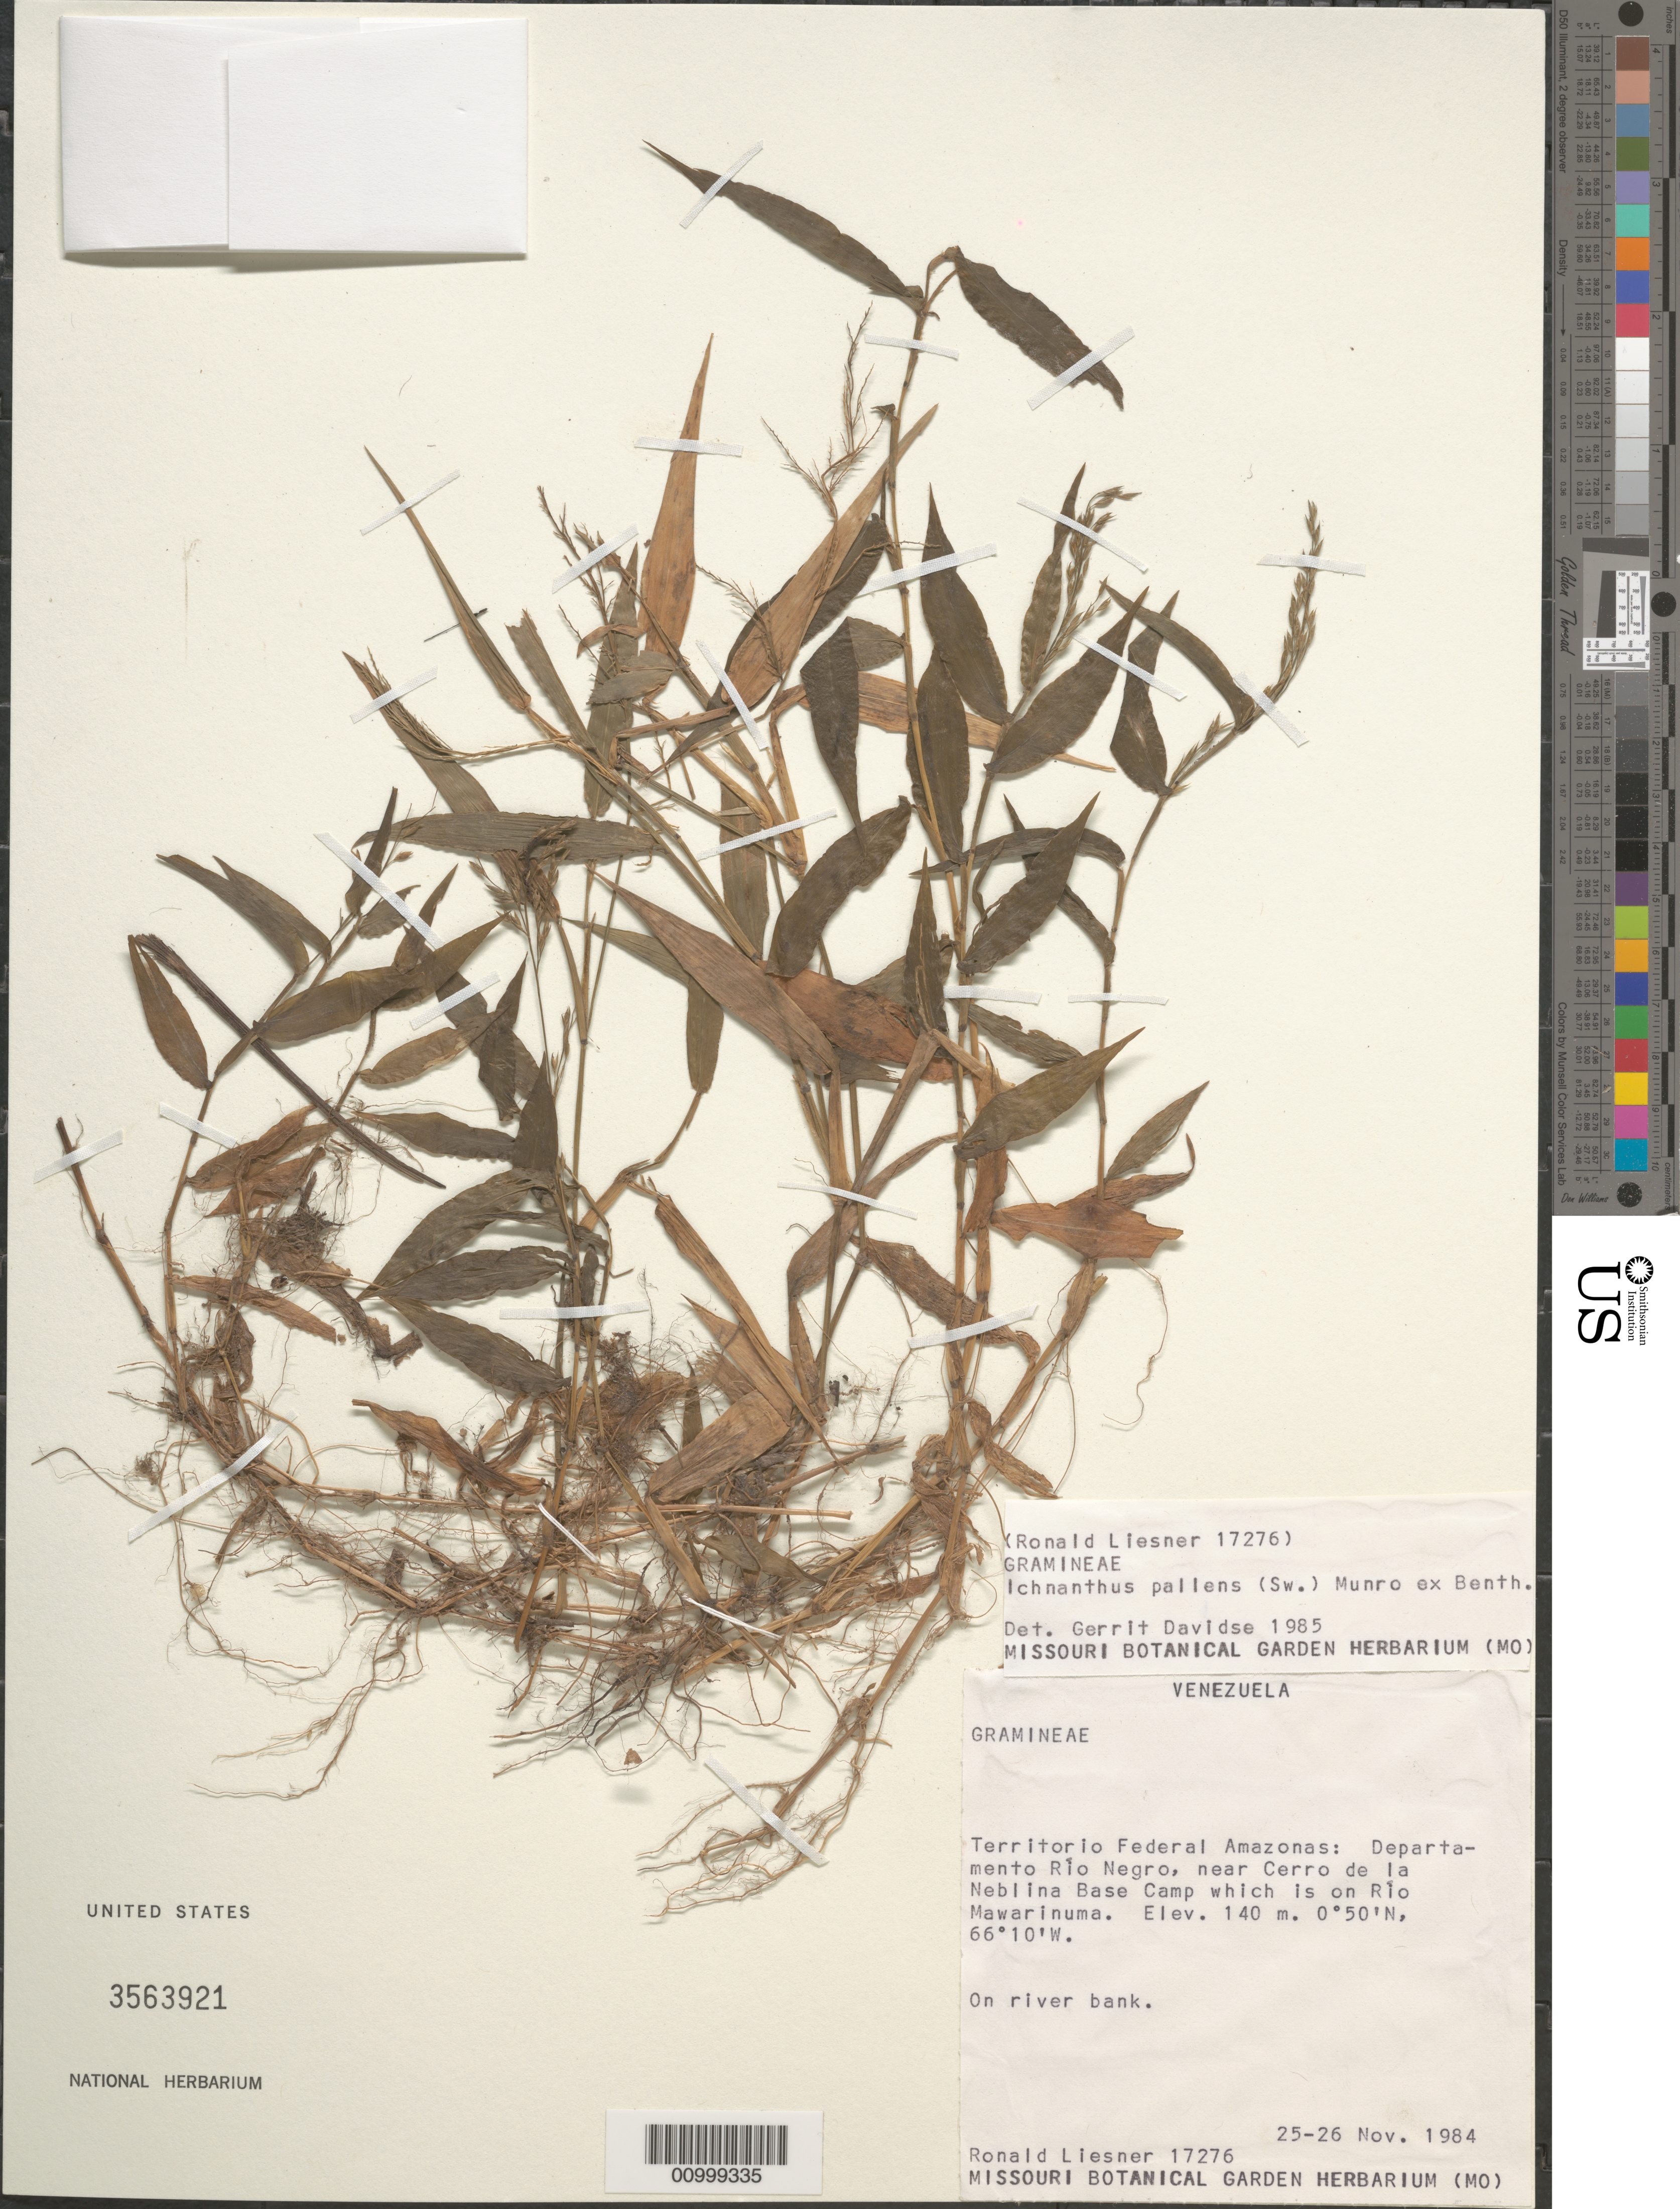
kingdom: Plantae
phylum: Tracheophyta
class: Liliopsida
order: Poales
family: Poaceae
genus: Ichnanthus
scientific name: Ichnanthus pallens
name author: (Sw.) Munro ex Benth.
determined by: Davidse, Gerrit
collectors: R. L. Liesner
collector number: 17276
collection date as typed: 25-26 November 1984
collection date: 1984-11-25/1984-11-26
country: Venezuela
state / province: Amazonas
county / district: Río Negro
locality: Near Cerro de la Neblina Base Camp, which is on Rio Mawarinuma.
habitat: On river bank.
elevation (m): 140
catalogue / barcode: US 3563921